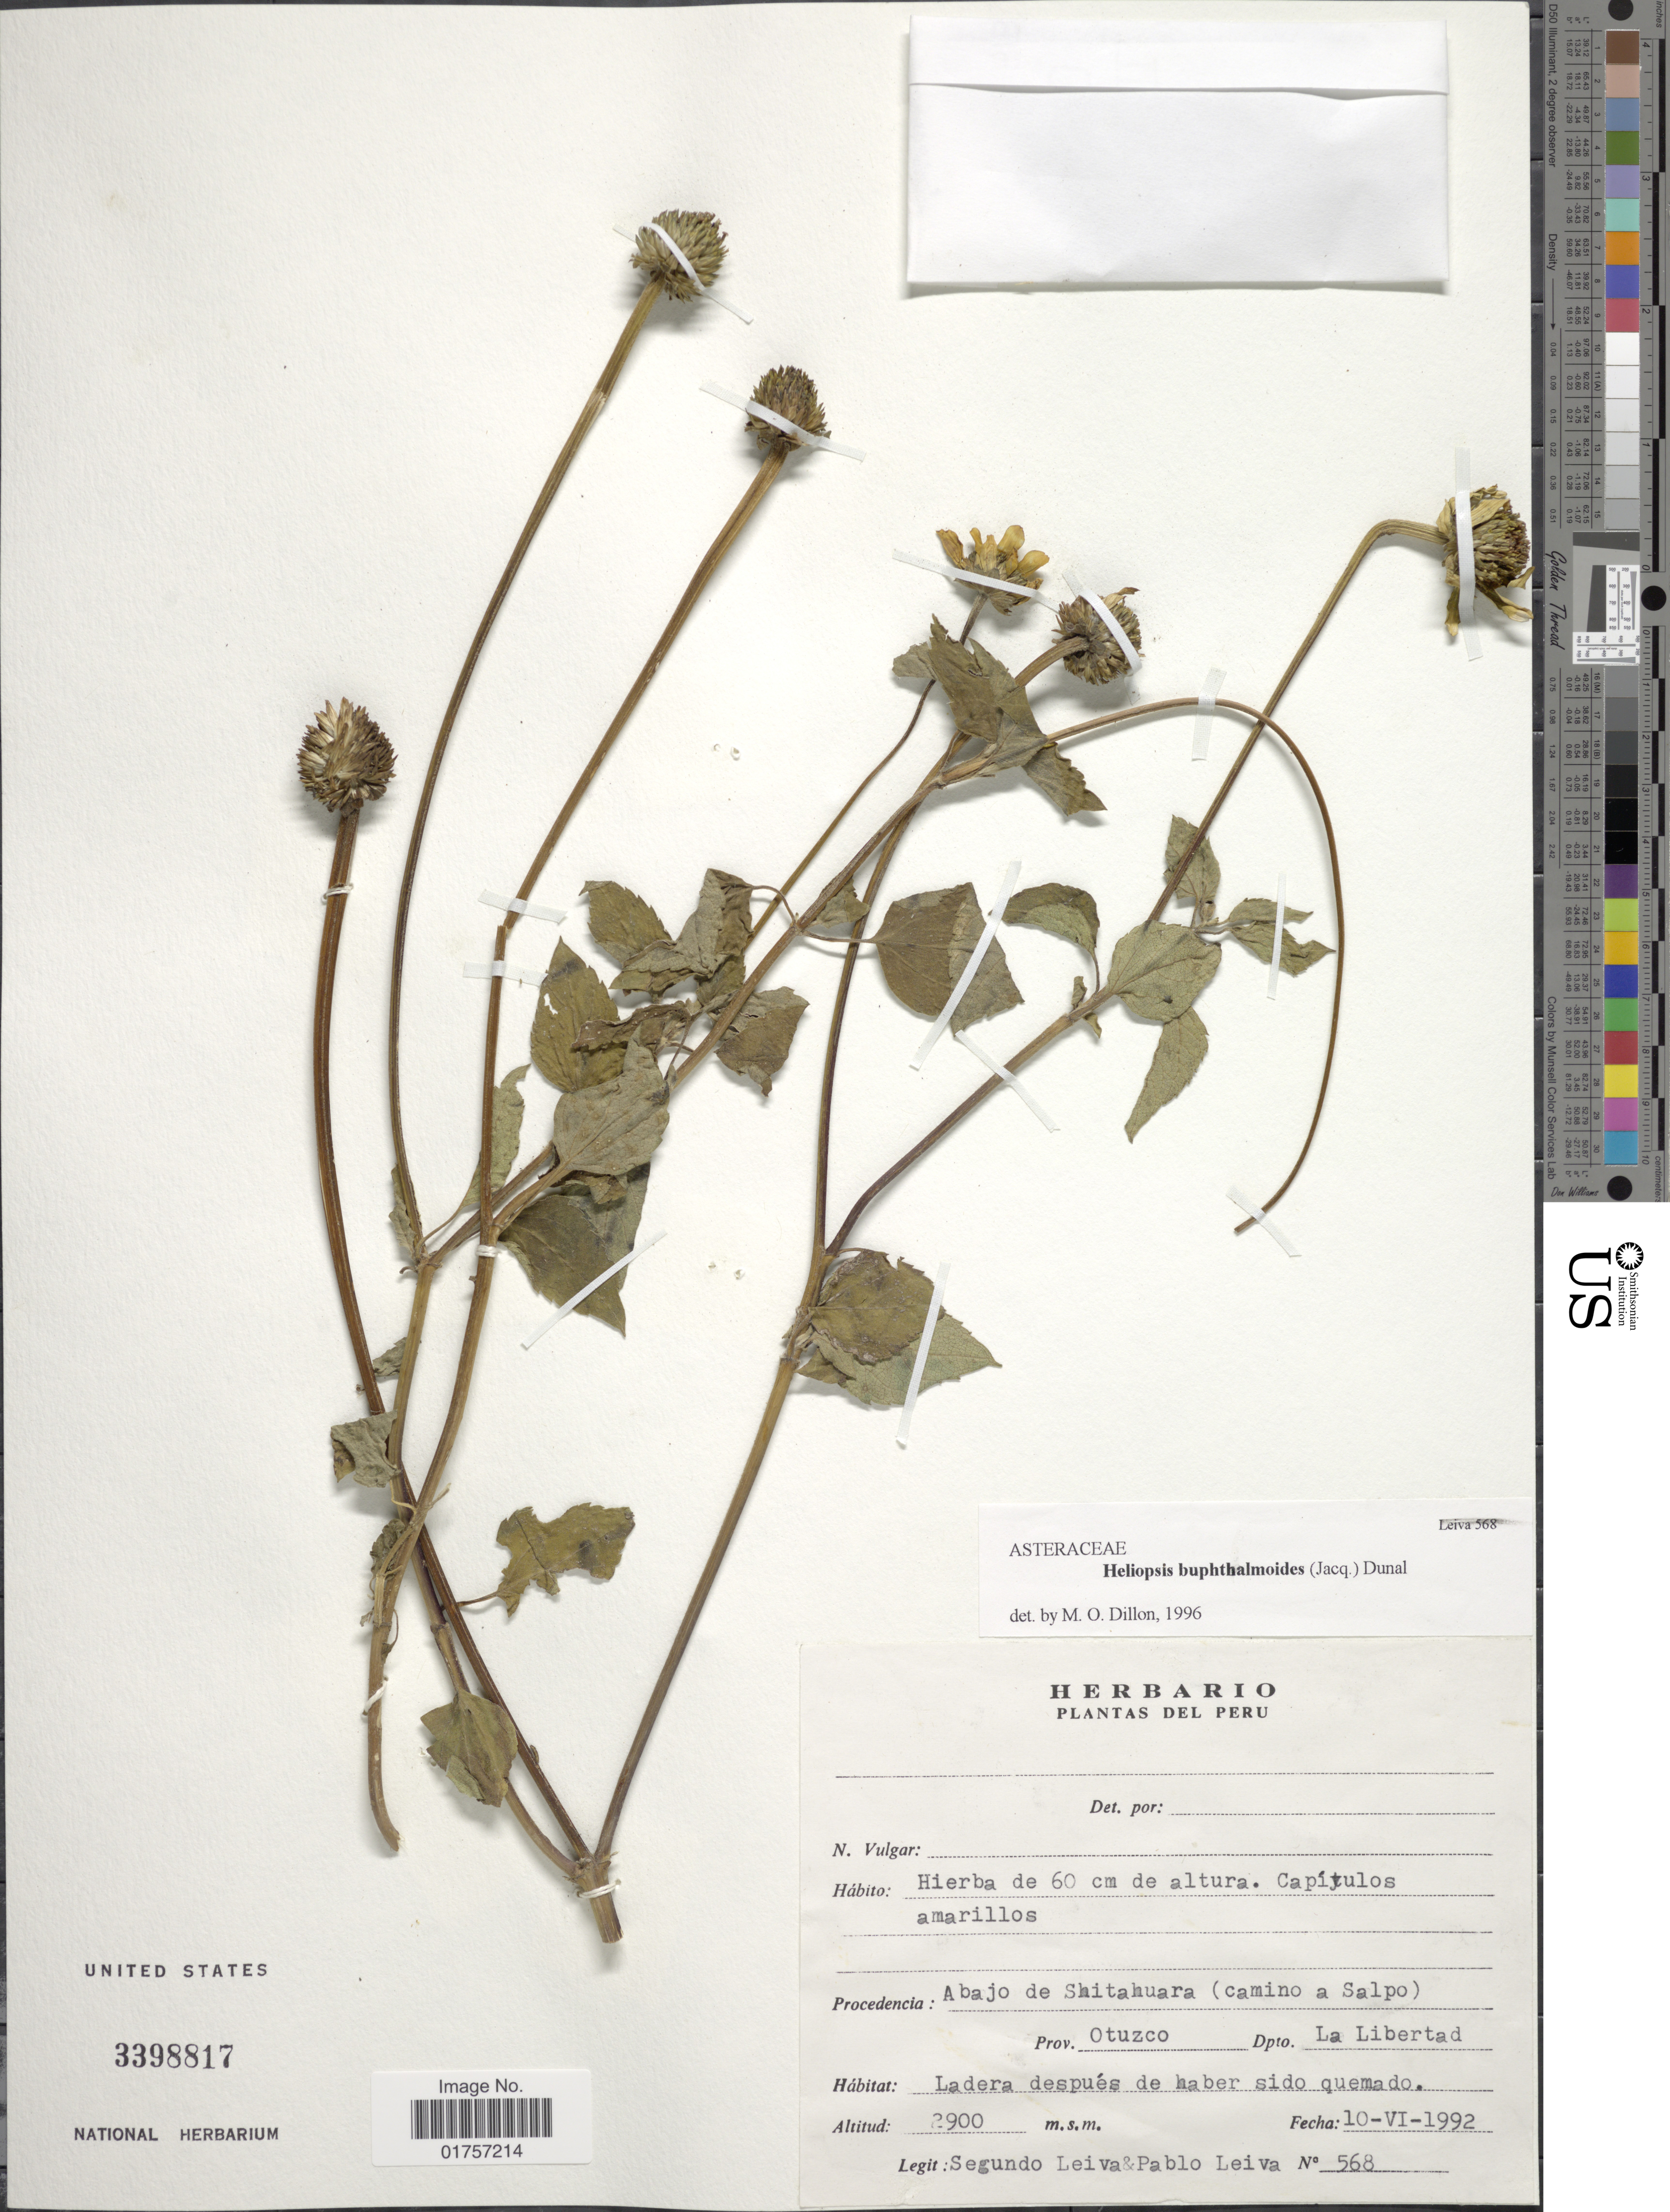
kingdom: Plantae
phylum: Tracheophyta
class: Magnoliopsida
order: Asterales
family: Asteraceae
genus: Heliopsis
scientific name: Heliopsis buphthalmoides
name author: (Jacq.) Dunal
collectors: S. Leiva & P. Leiva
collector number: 568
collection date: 1992-06-10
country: Peru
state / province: La Libertad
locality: Procedencia: Abajo de Shitahuara (camino a Salpo). Prov. Otuzco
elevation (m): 2900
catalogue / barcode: US 3398817